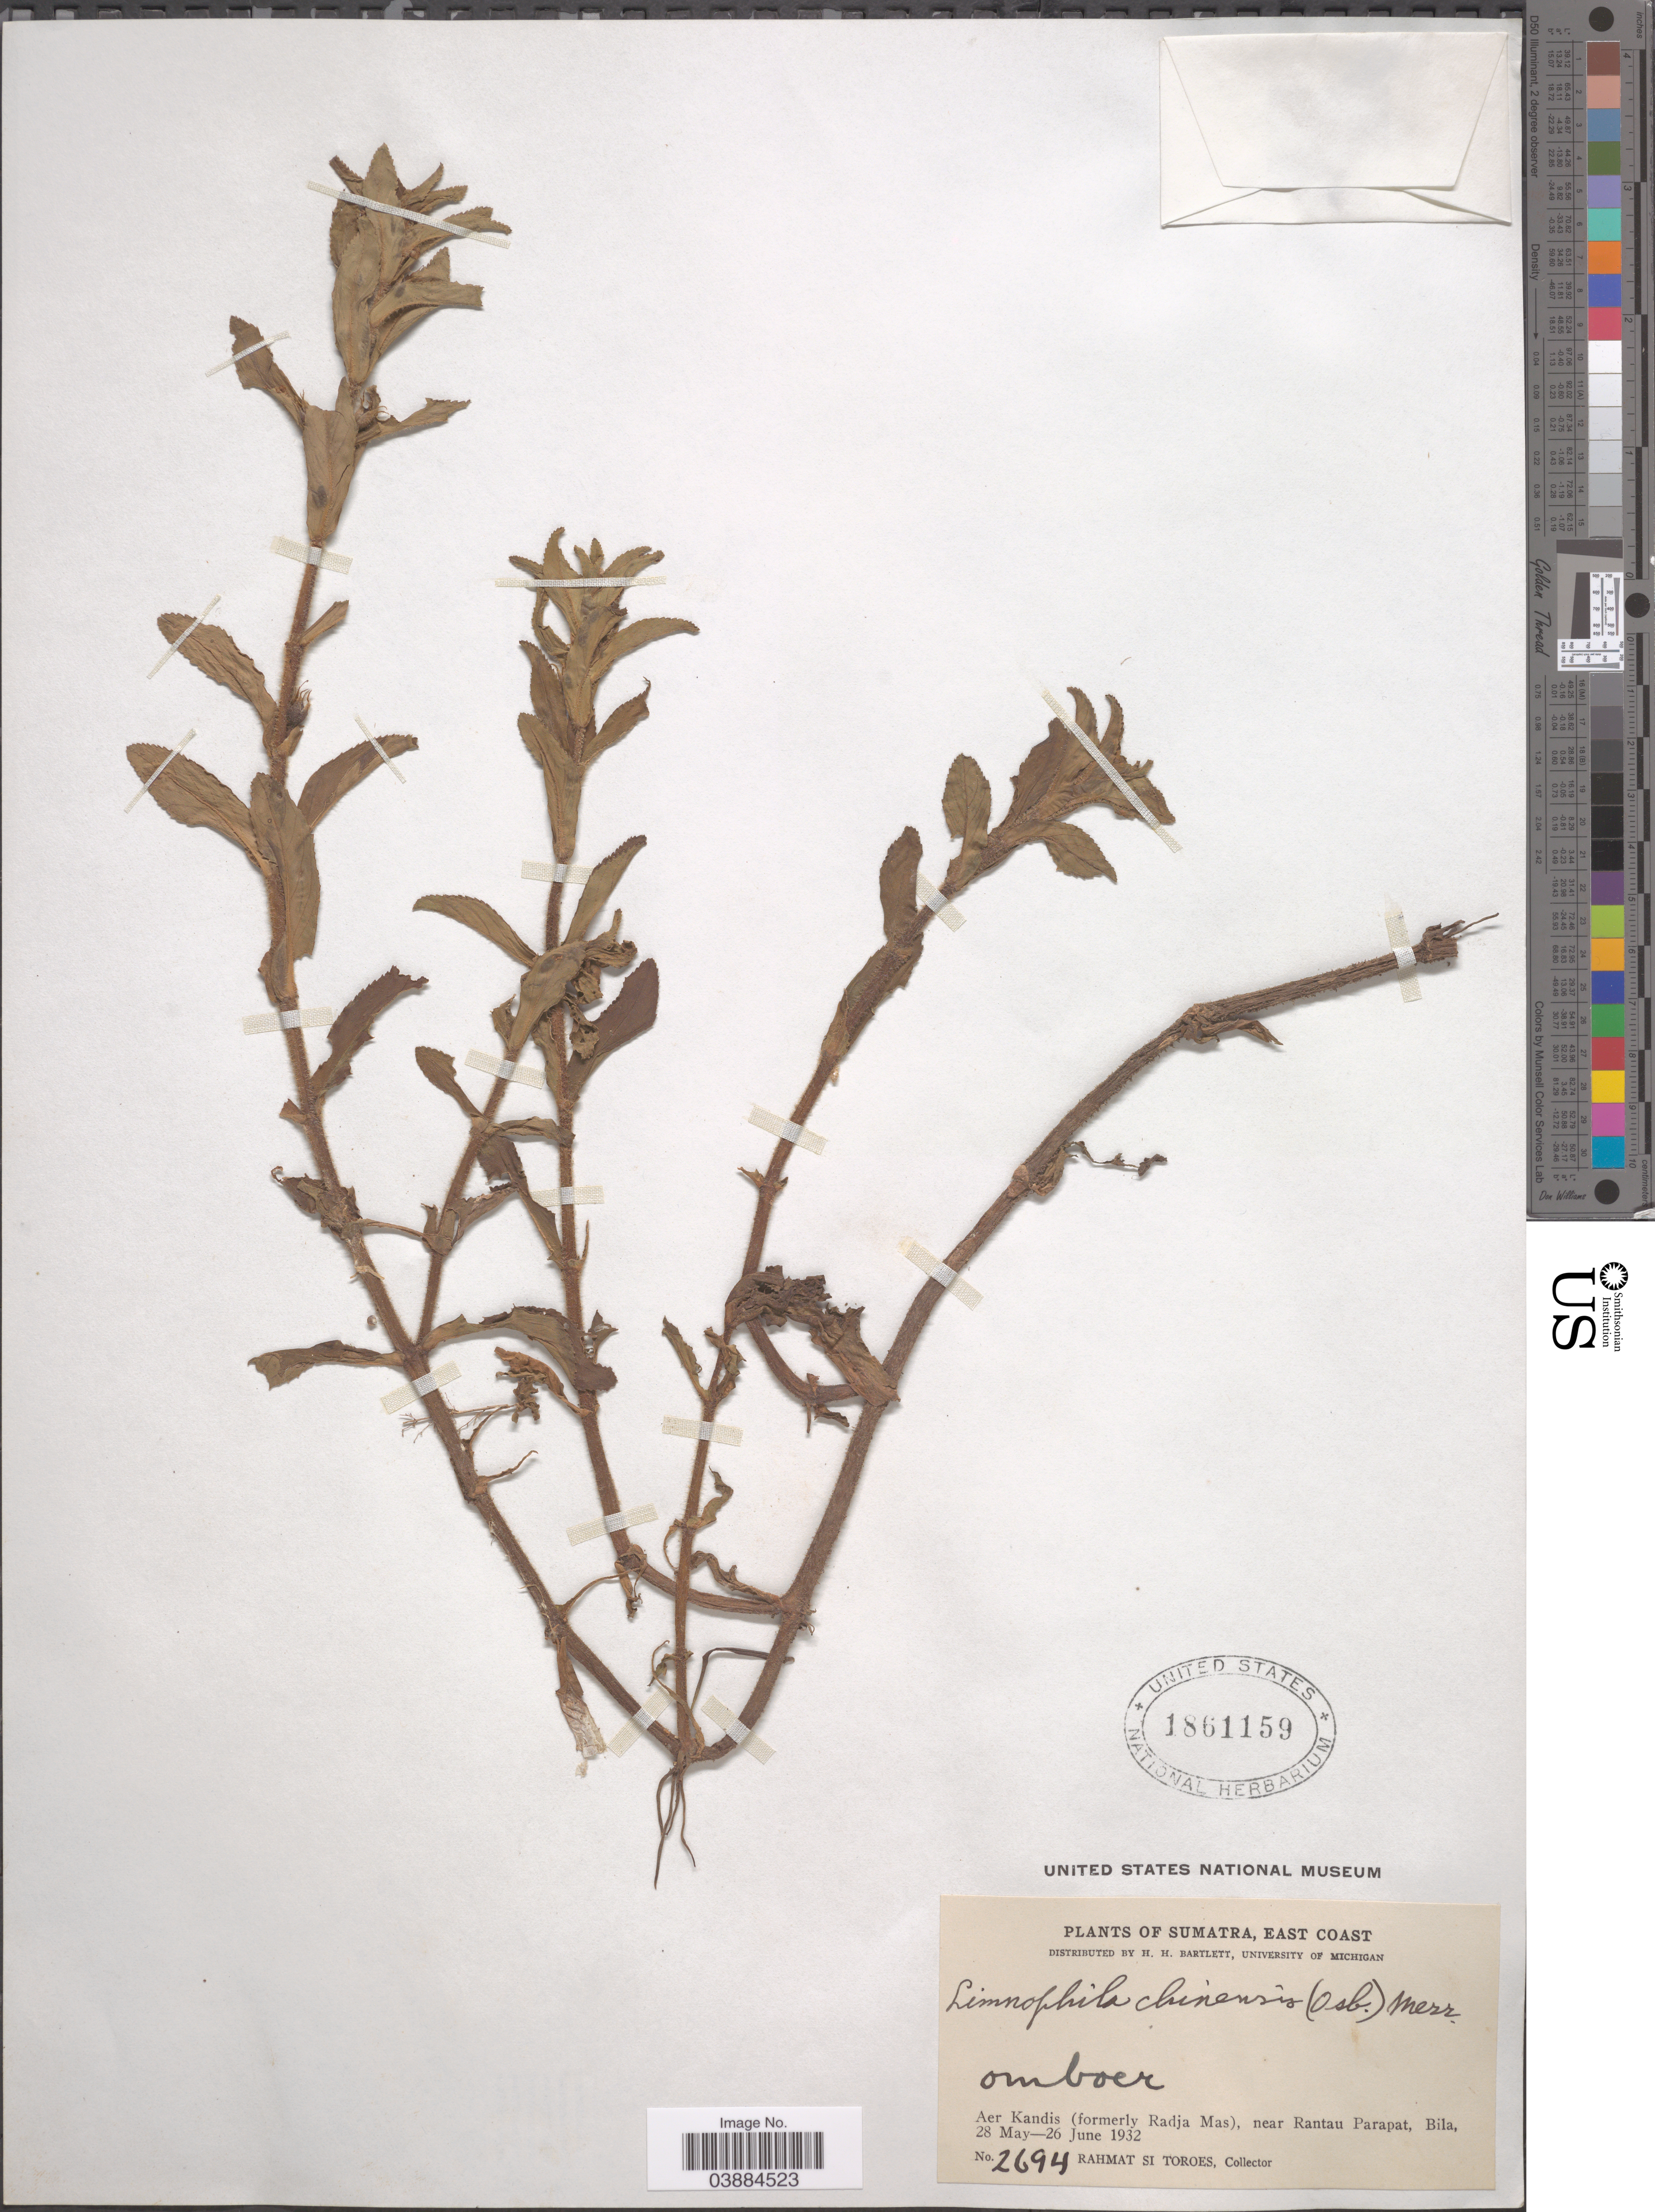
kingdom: Plantae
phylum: Tracheophyta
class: Magnoliopsida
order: Lamiales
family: Plantaginaceae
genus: Limnophila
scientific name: Limnophila chinensis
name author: (Osbeck) Merr.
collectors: Rahmat Si Boeea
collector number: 2694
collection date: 1932-05-28/1932-06-26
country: Indonesia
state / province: Sumatra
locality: East Coast. Aer Kandis (formerly Radja Mas), near Rantau Parapat, Bila.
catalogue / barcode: US 1861159